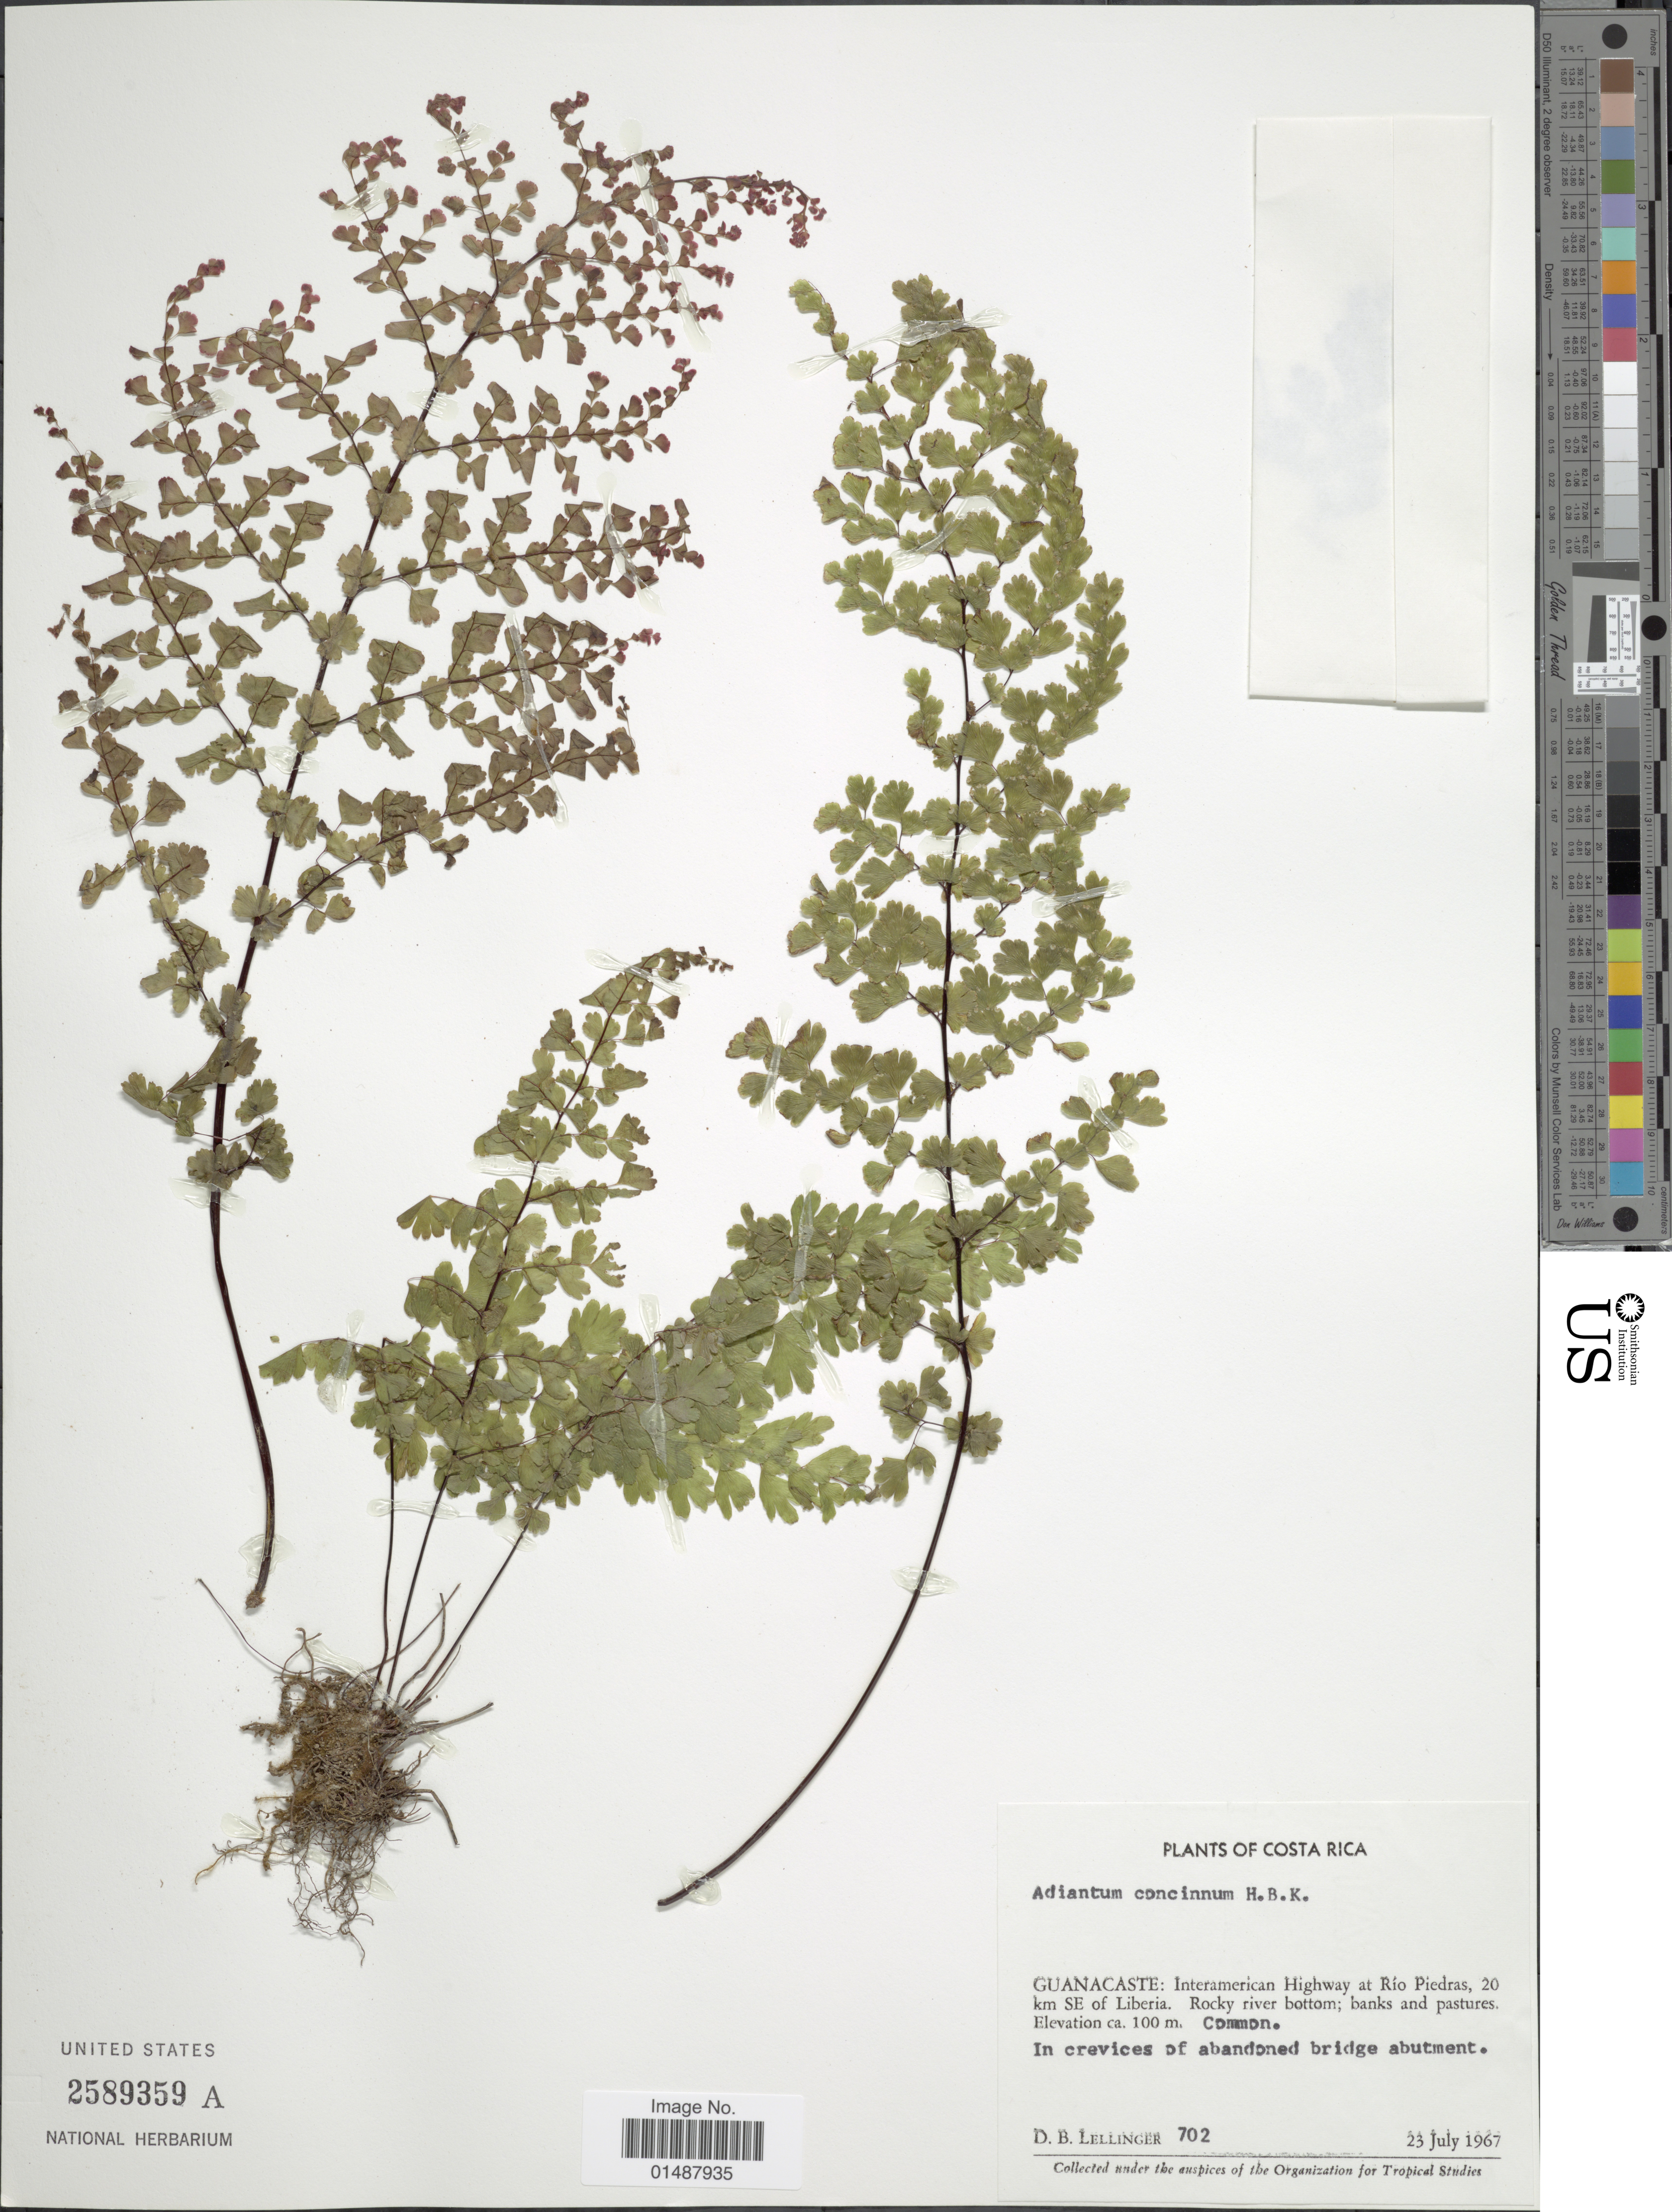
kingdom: Plantae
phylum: Tracheophyta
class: Polypodiopsida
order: Polypodiales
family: Pteridaceae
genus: Adiantum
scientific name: Adiantum concinnum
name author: Humb. & Bonpl. ex Willd.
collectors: D. B. Lellinger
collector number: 702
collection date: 1967-07-23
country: Costa Rica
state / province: Guanacaste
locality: Interamerican Highway at Rio Piedras, 20 km SE of Liberia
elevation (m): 100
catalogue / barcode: US 2589359A